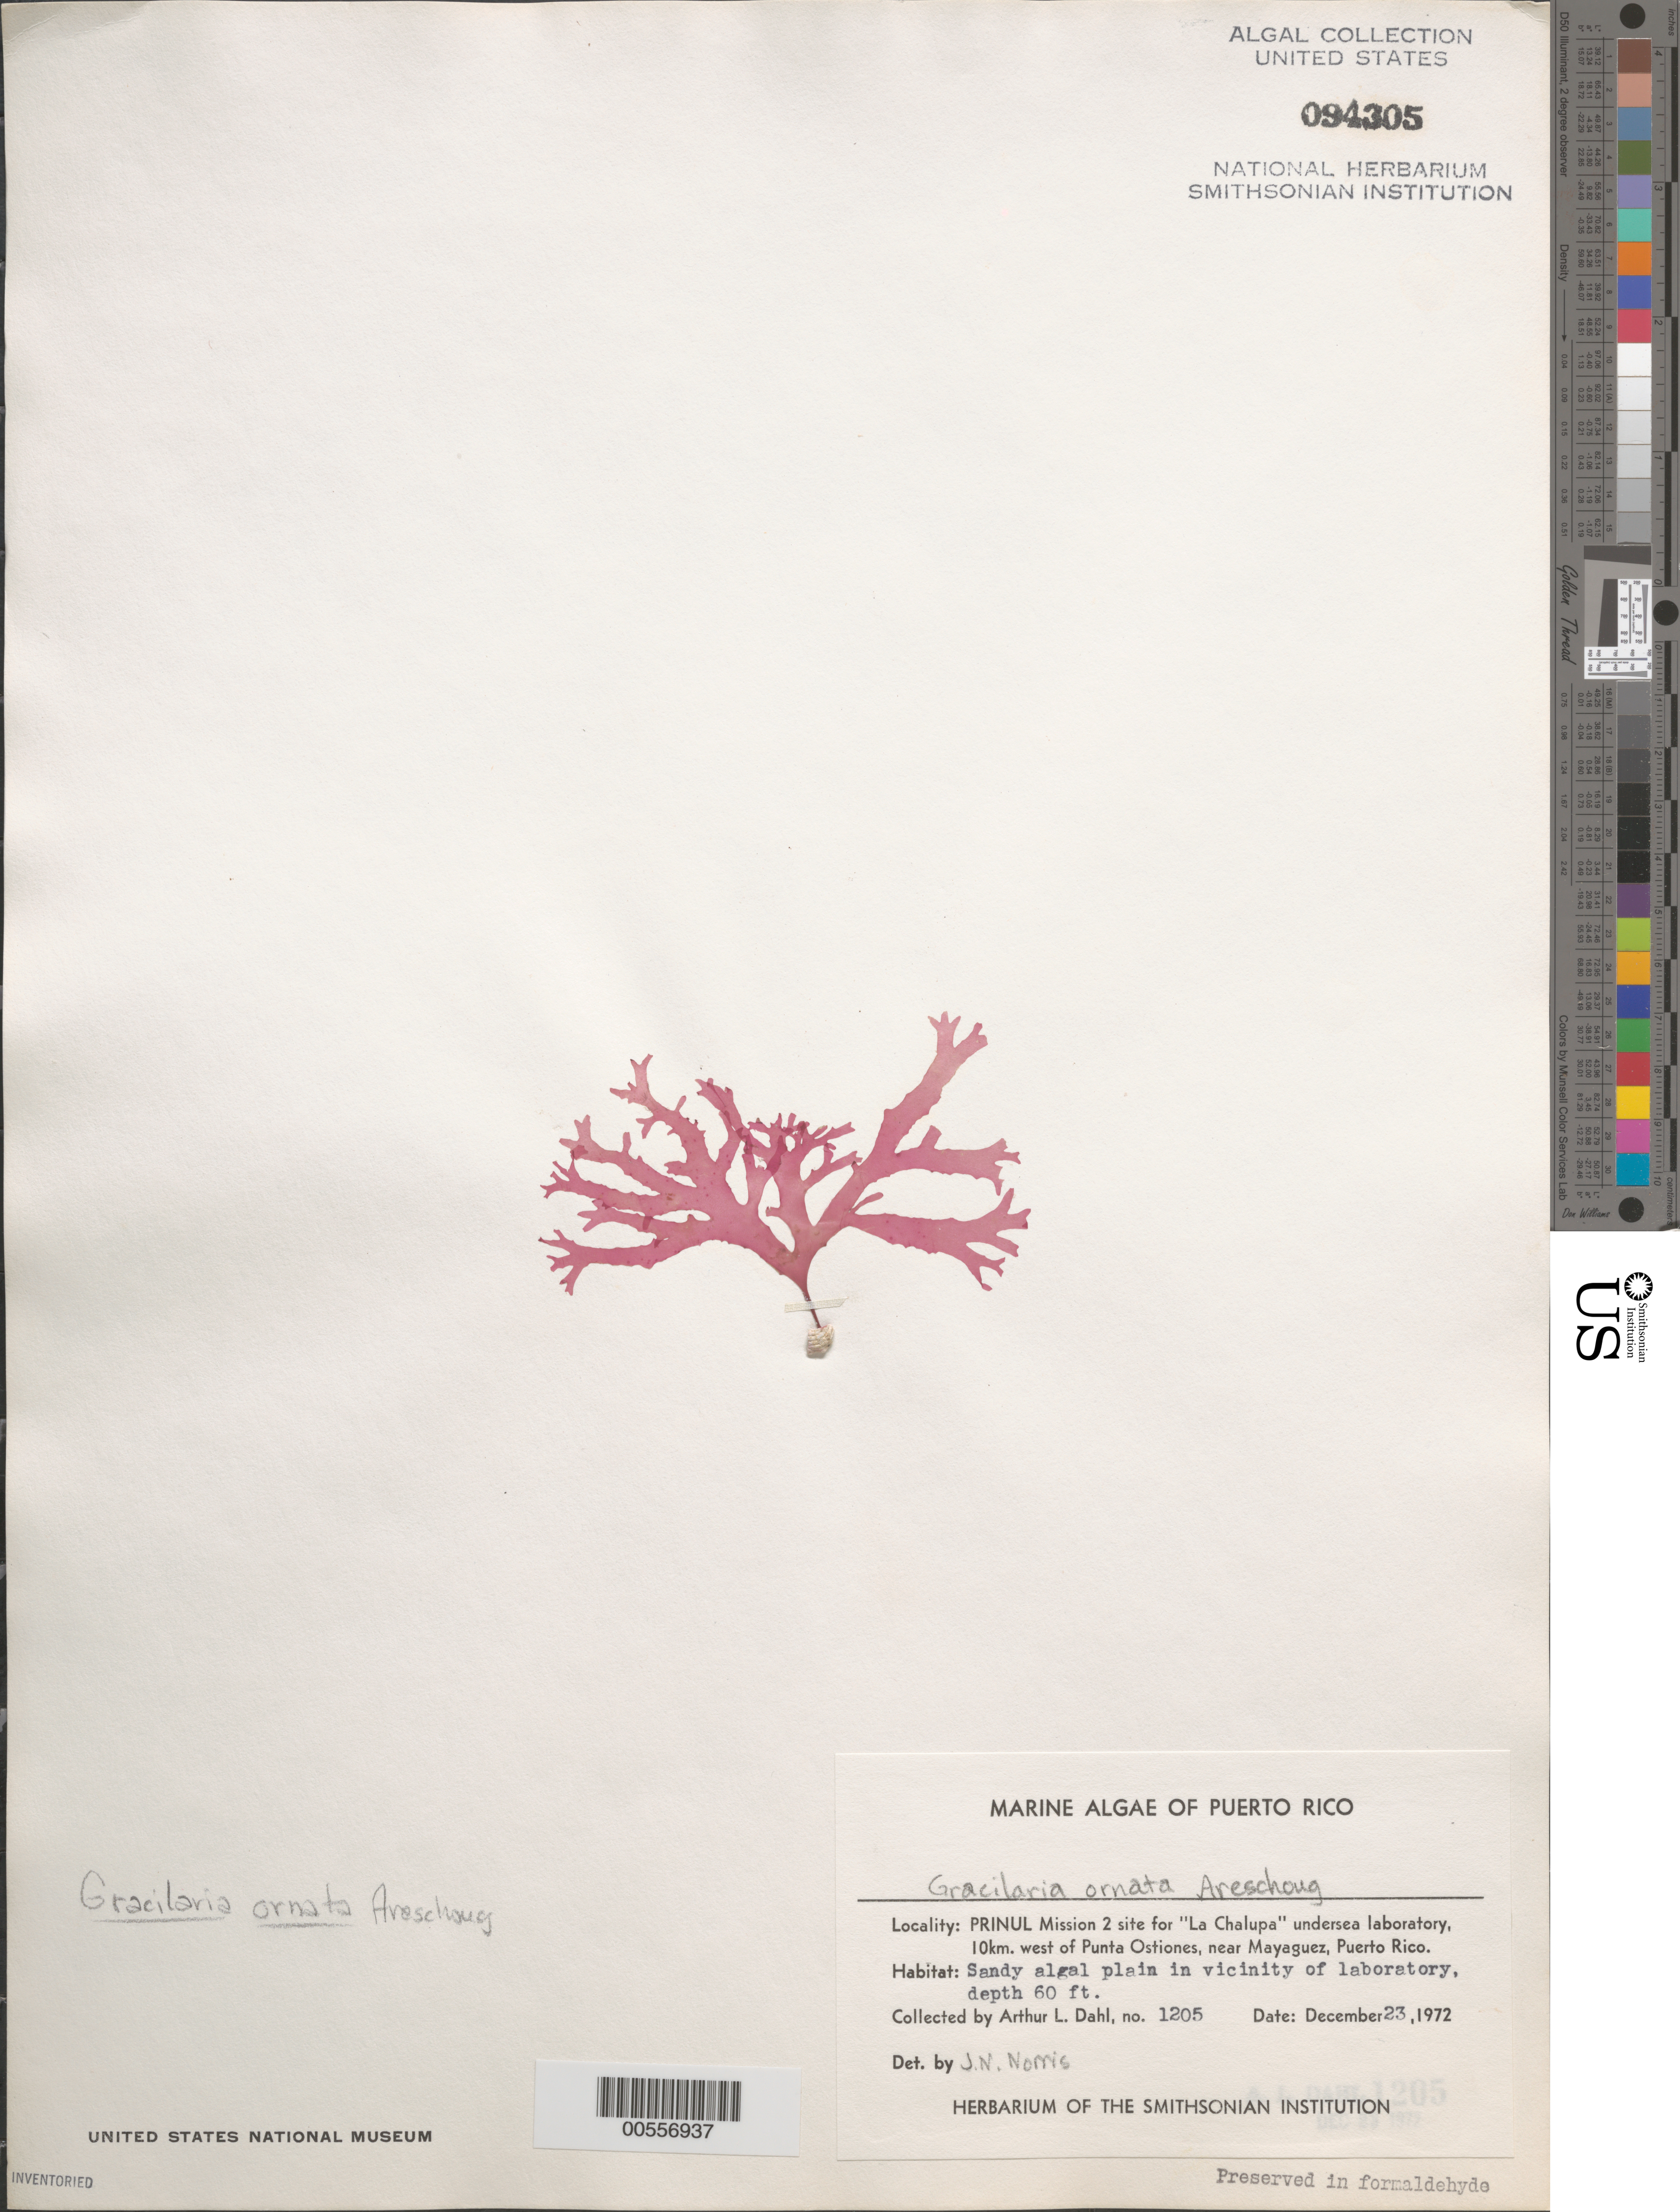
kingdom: Plantae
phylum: Rhodophyta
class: Florideophyceae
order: Gracilariales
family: Gracilariaceae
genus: Gracilaria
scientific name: Gracilaria ornata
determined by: Norris, James N.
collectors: A. Dahl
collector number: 1205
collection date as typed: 23 Dec 1972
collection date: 1972-12-23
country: Puerto Rico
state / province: Mayaguez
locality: La chalupa undersea laboratory, 10 km west of punta ostiones, near mayaguez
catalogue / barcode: US 94305